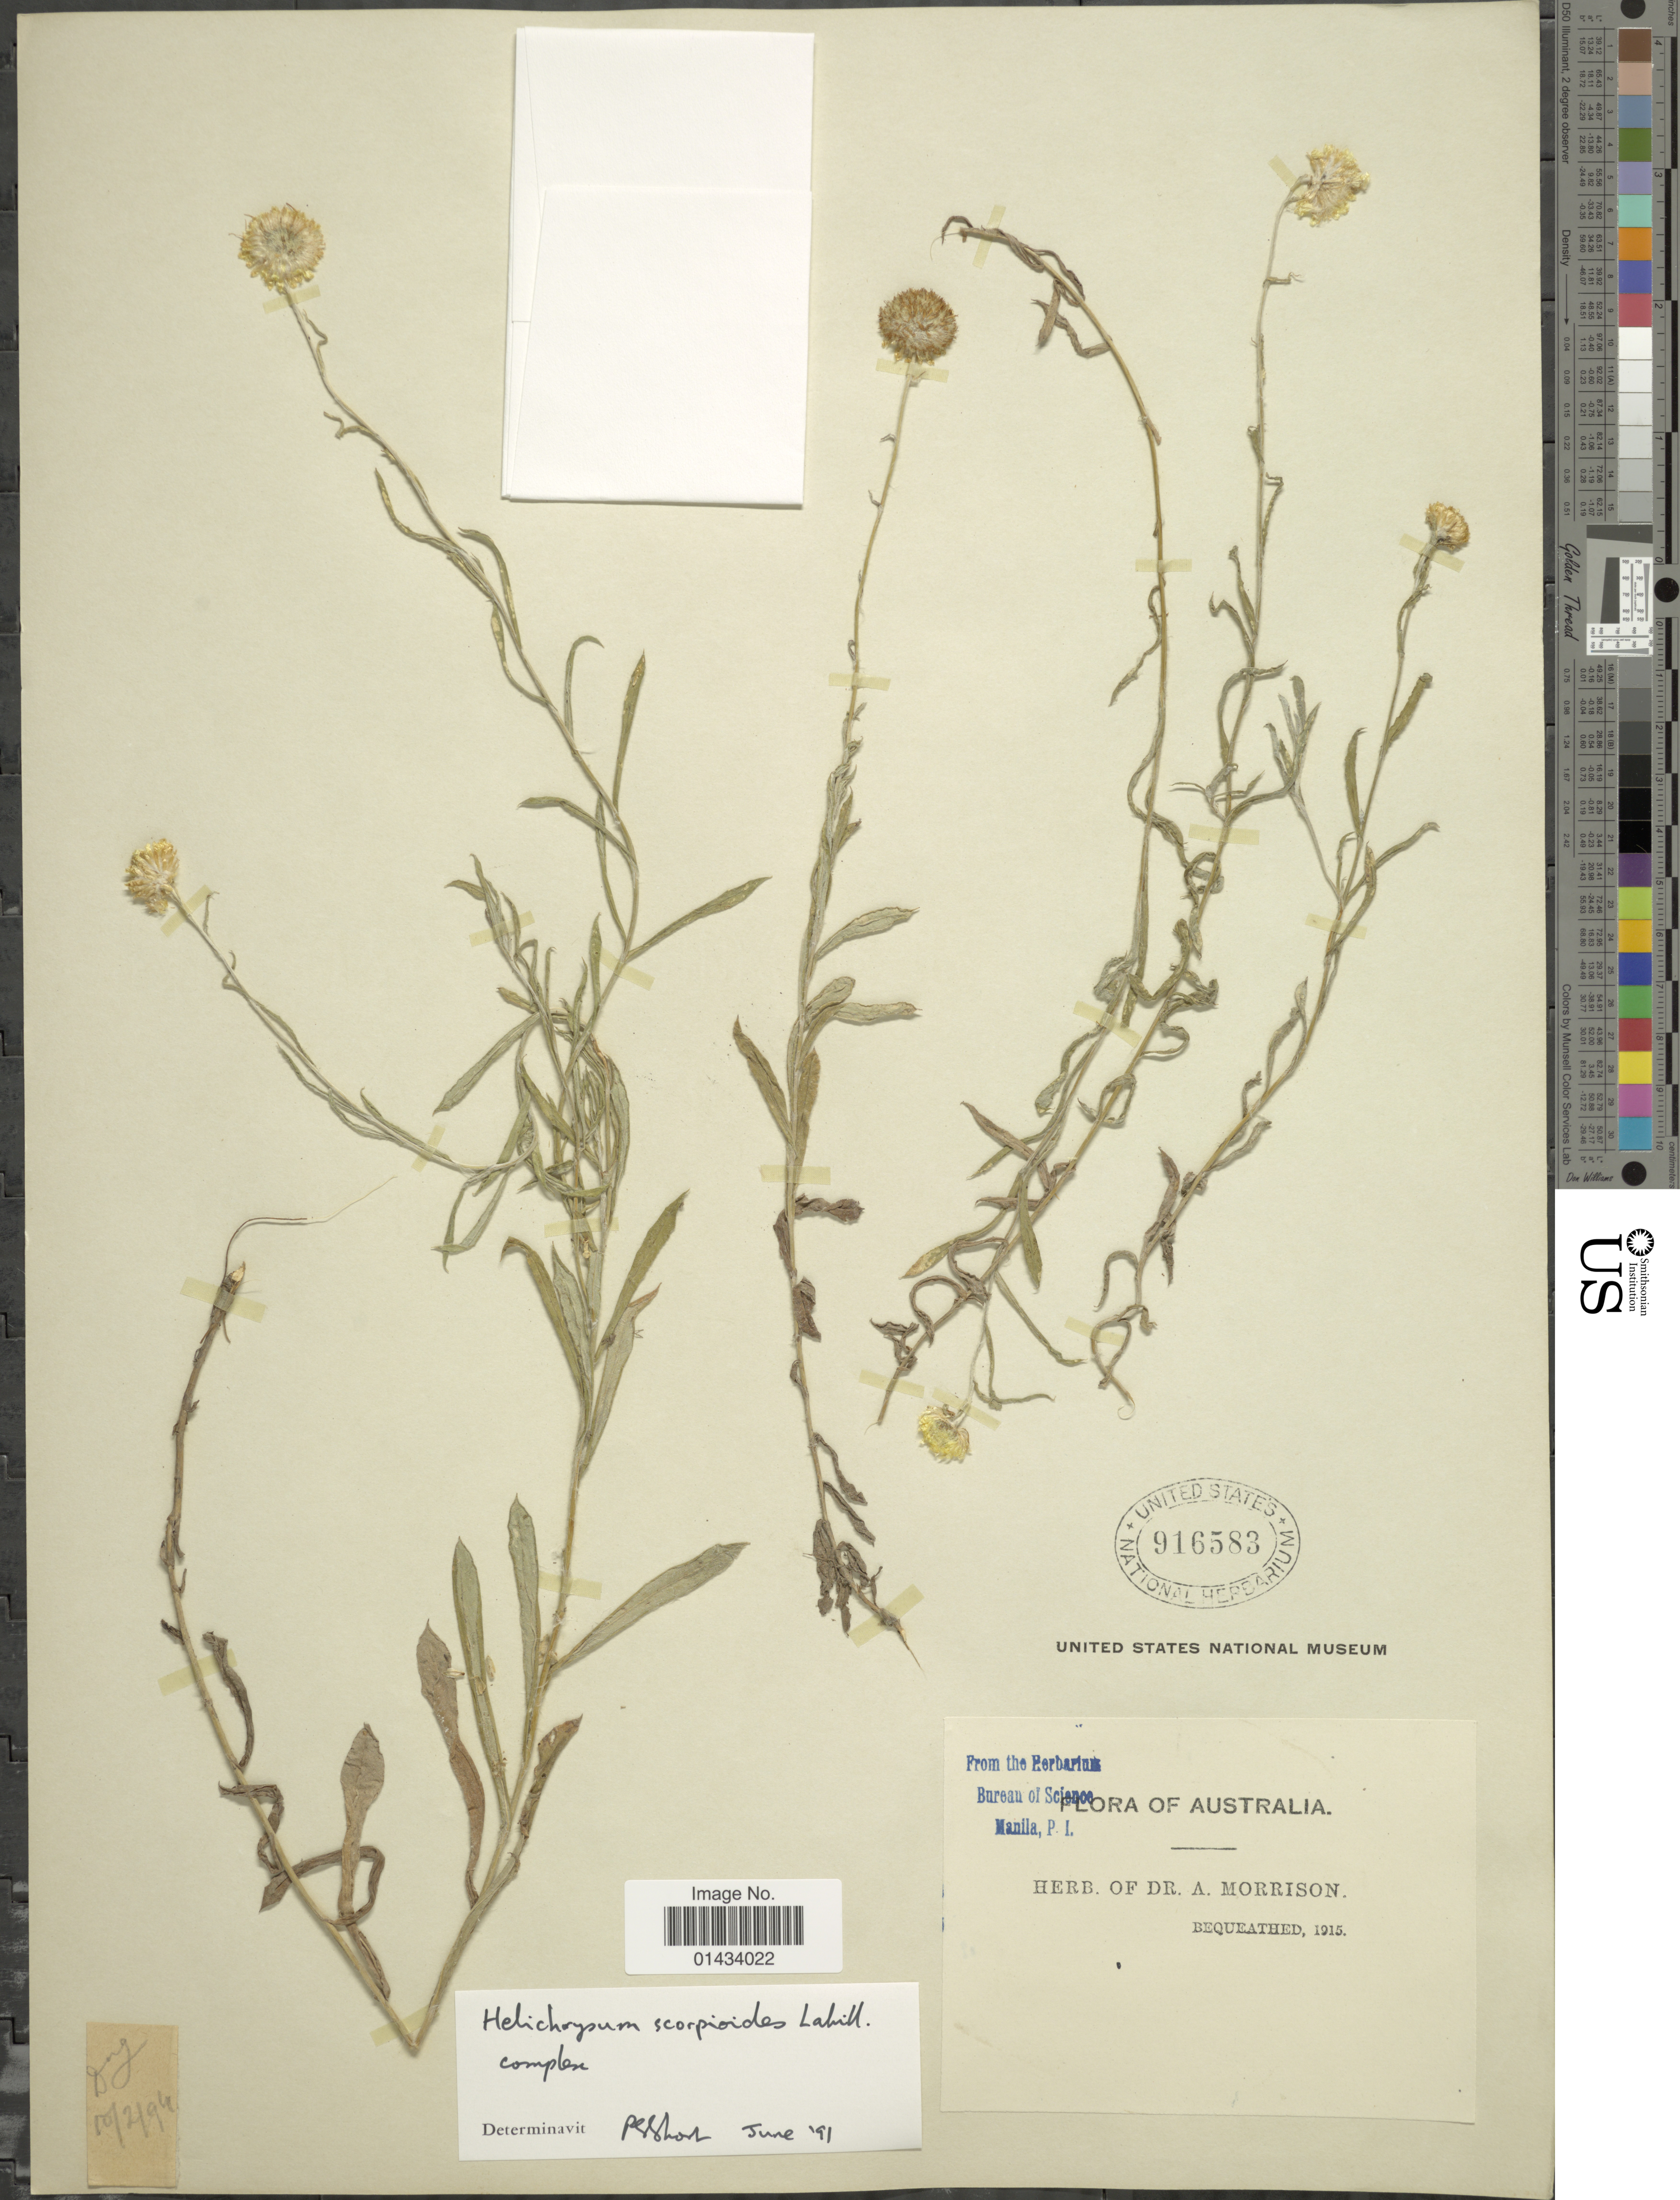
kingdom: Plantae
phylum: Tracheophyta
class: Magnoliopsida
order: Asterales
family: Asteraceae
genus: Coronidium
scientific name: Coronidium scorpioides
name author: (Labill.) Paul G. Wilson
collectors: ex herb. Dr. A. Morrison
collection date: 1915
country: Australia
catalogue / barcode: US 916583